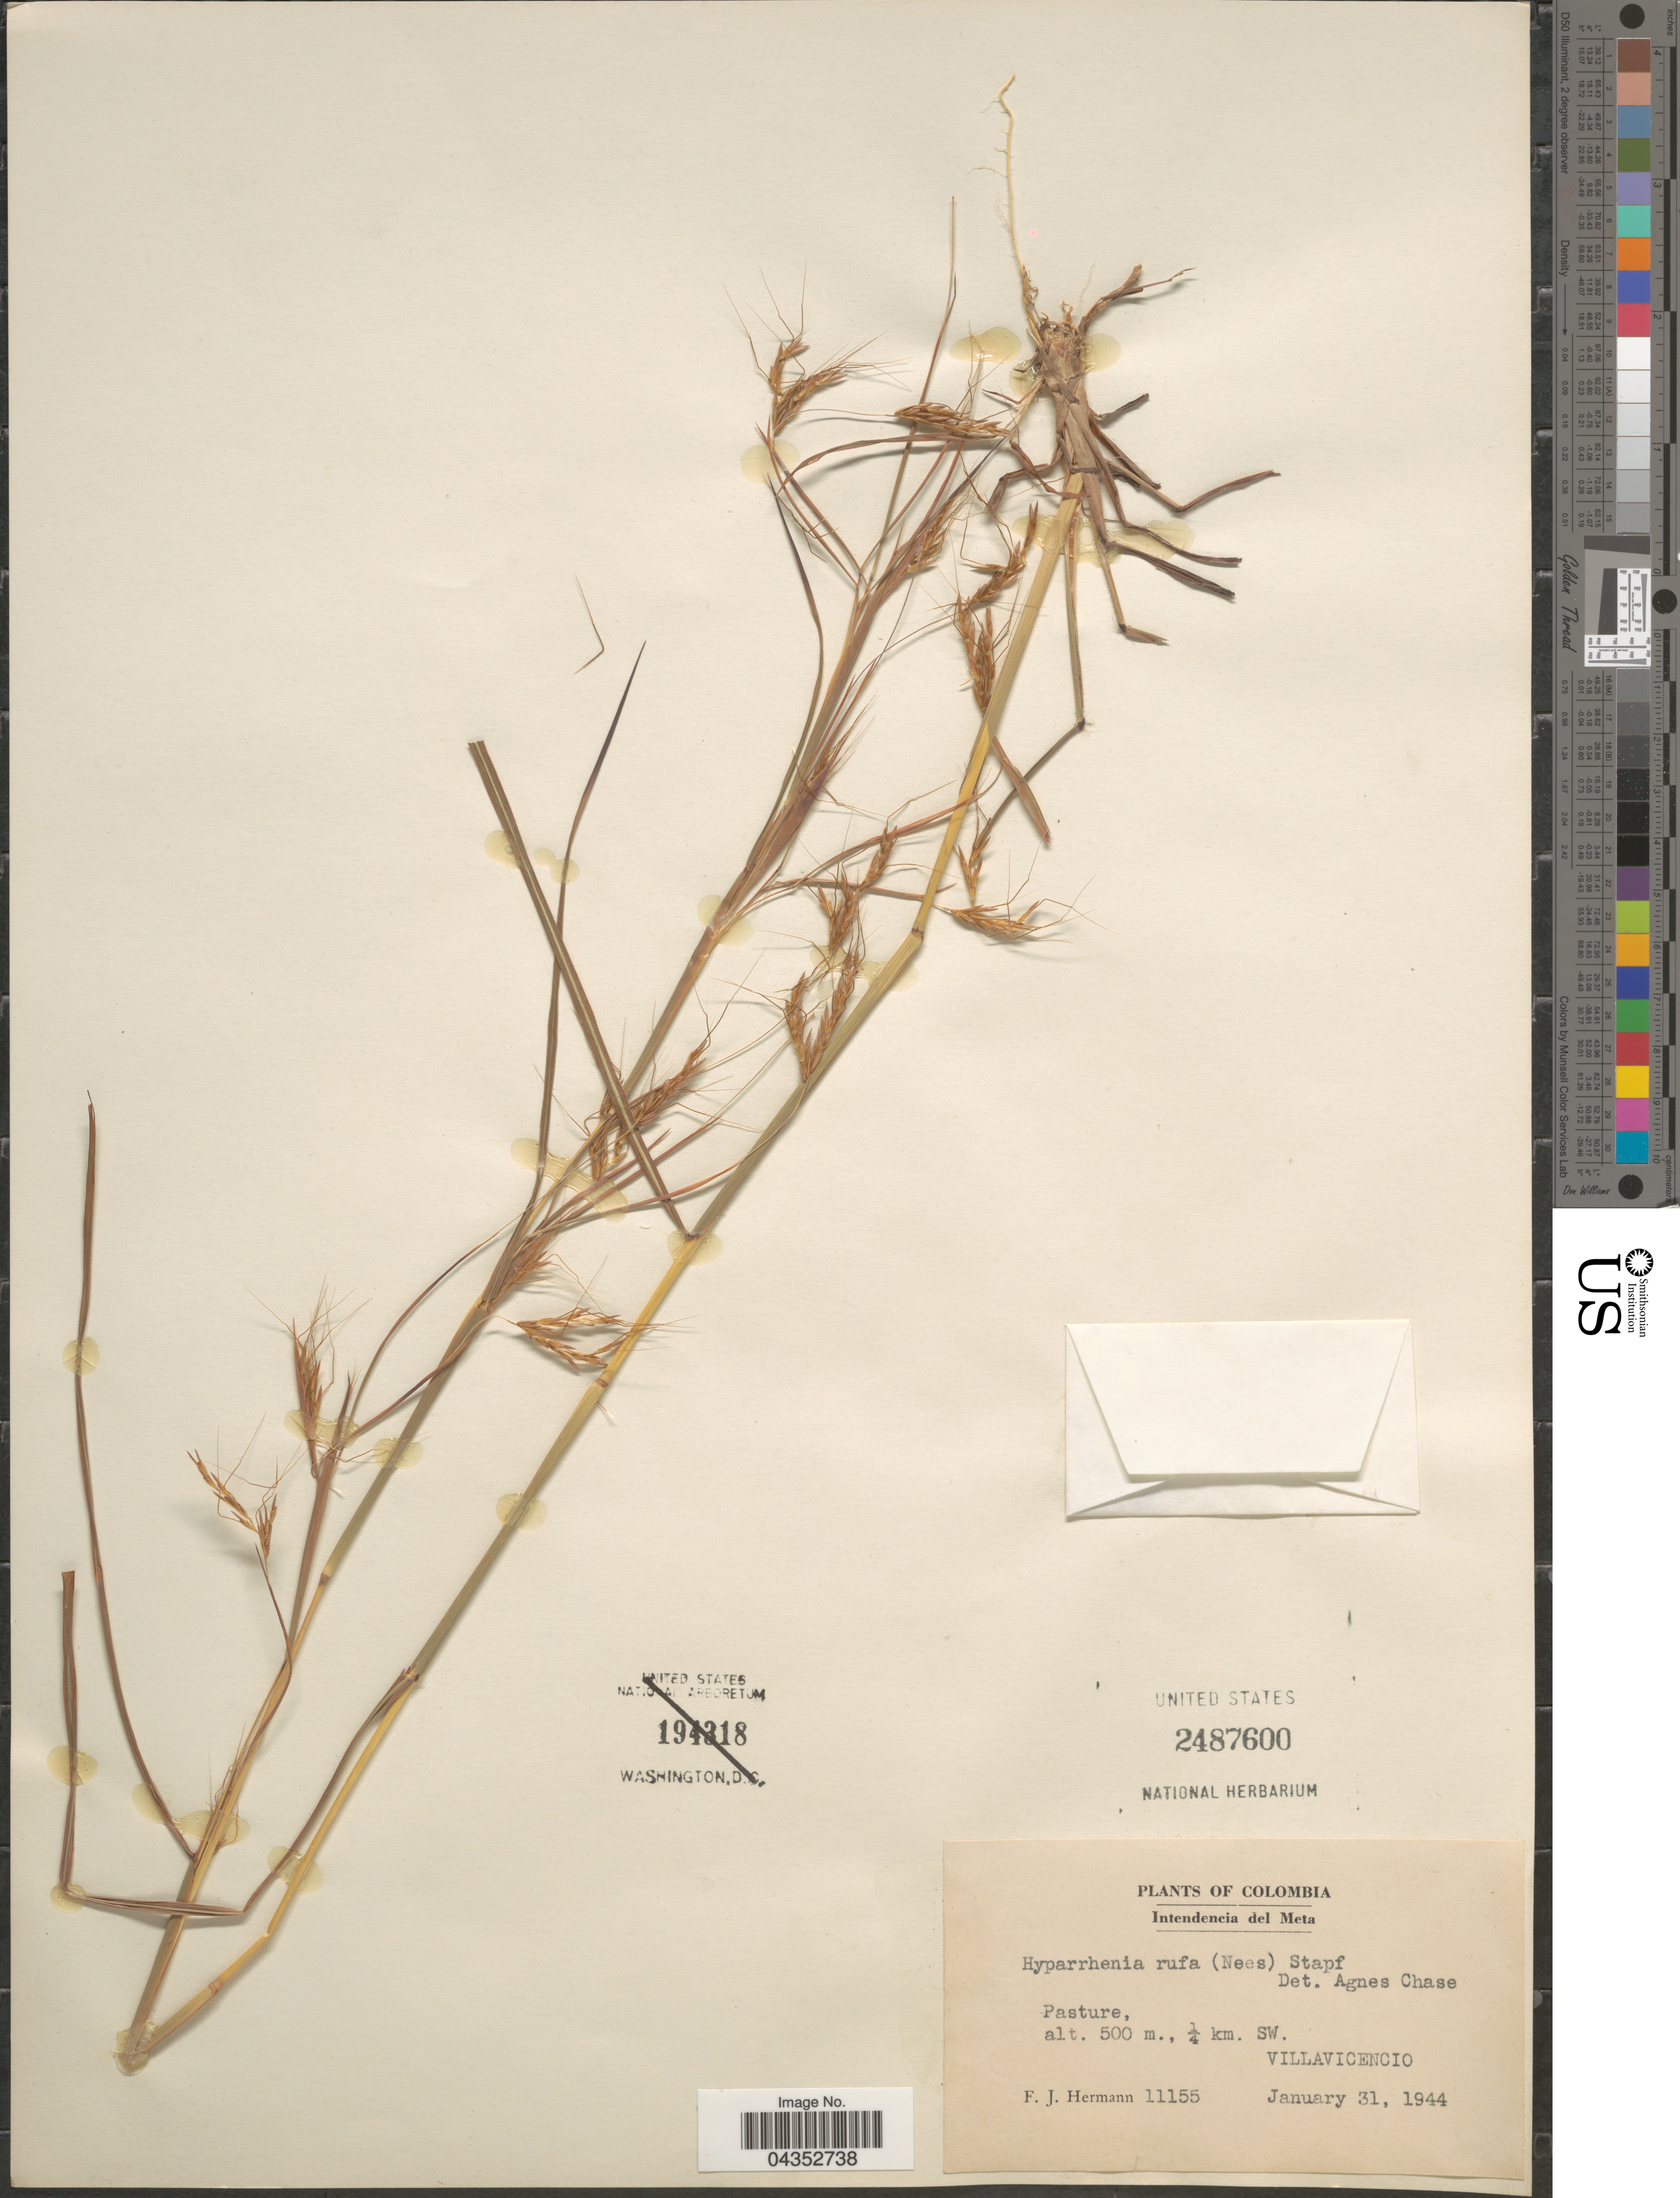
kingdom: Plantae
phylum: Tracheophyta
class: Liliopsida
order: Poales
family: Poaceae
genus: Hyparrhenia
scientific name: Hyparrhenia rufa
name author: (Nees) Stapf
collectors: F. J. Hermann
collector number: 11155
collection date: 1944-01-31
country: Colombia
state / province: Meta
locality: Intendencia del Meta. ¼ km. SW. Villavicencio.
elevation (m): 500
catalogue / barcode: US 2487600